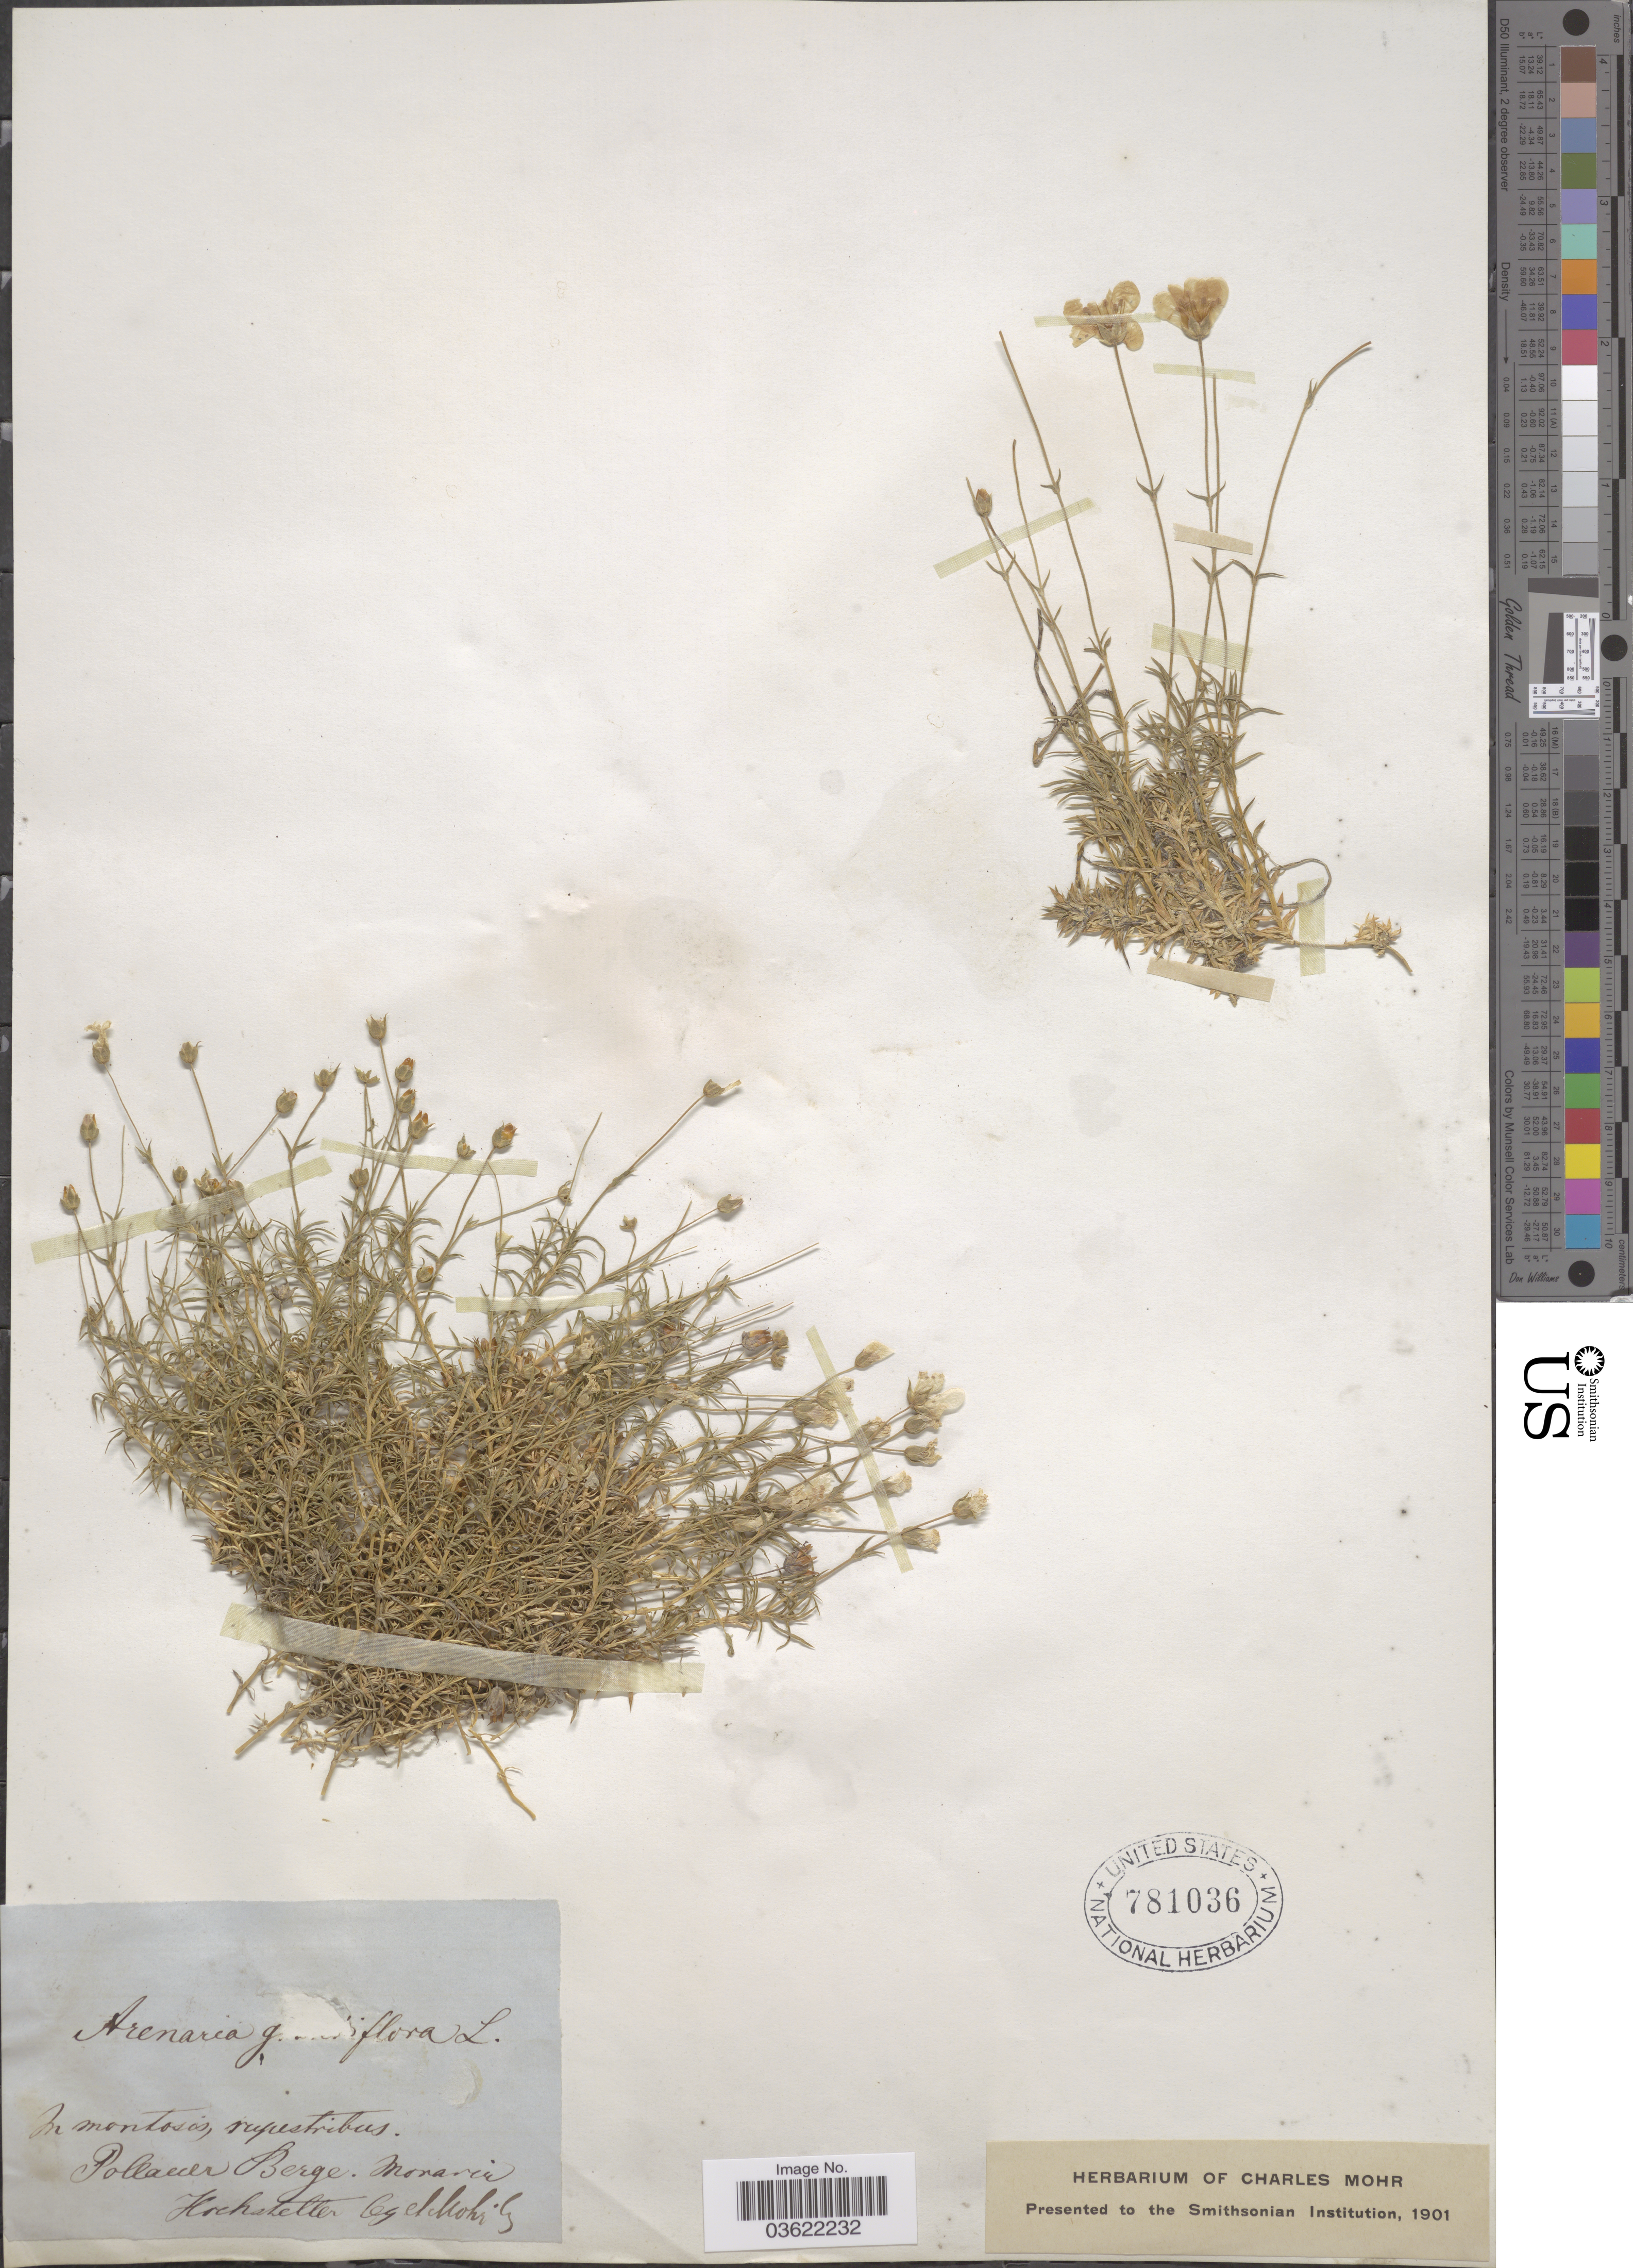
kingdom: Plantae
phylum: Tracheophyta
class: Magnoliopsida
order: Caryophyllales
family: Caryophyllaceae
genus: Arenaria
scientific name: Arenaria grandiflora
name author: L.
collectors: -. Hochstetter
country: Czechia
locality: In montosis, rupestribus. Pollauer Berge. Moravia.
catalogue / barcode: US 781036